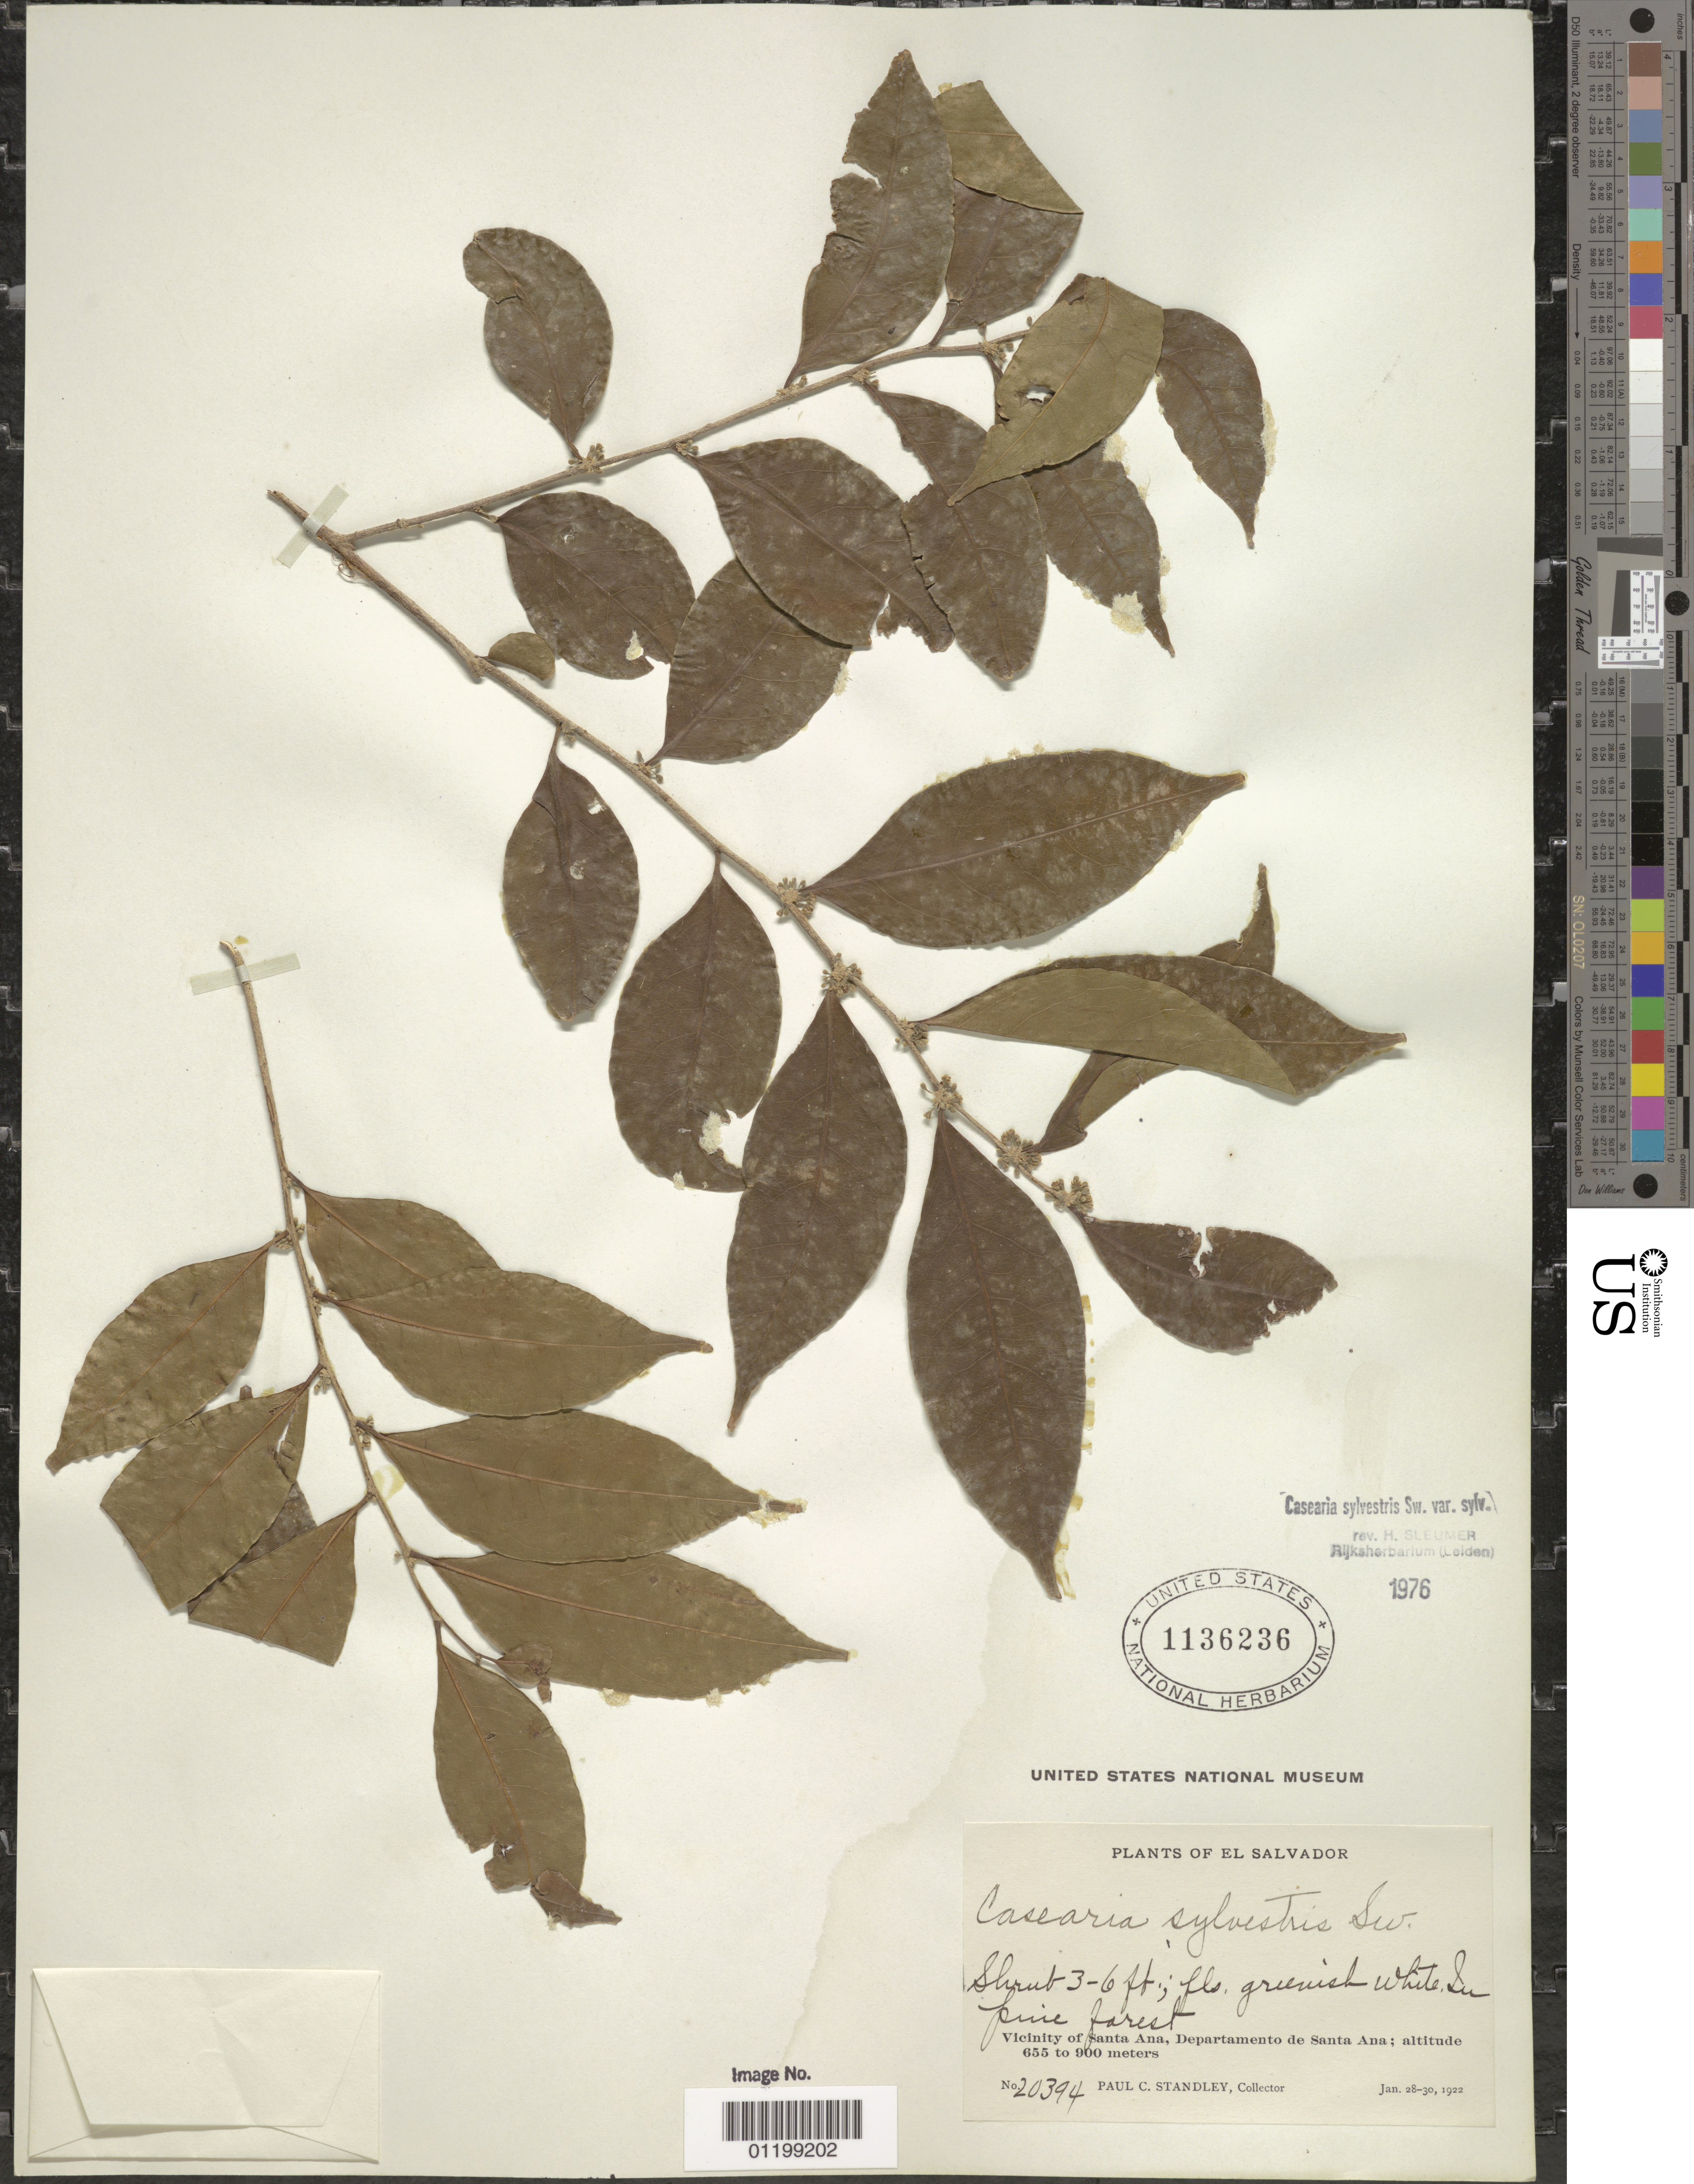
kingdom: Plantae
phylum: Tracheophyta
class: Magnoliopsida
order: Malpighiales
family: Salicaceae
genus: Casearia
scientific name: Casearia sylvestris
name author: Sw.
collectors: P. C. Standley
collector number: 20394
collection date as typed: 28 Jan 1922 to 30 Jan 1922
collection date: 1922-01-28/1922-01-30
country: El Salvador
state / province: Santa Ana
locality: Vicinity of Santa Ana.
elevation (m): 655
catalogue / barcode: US 1136236